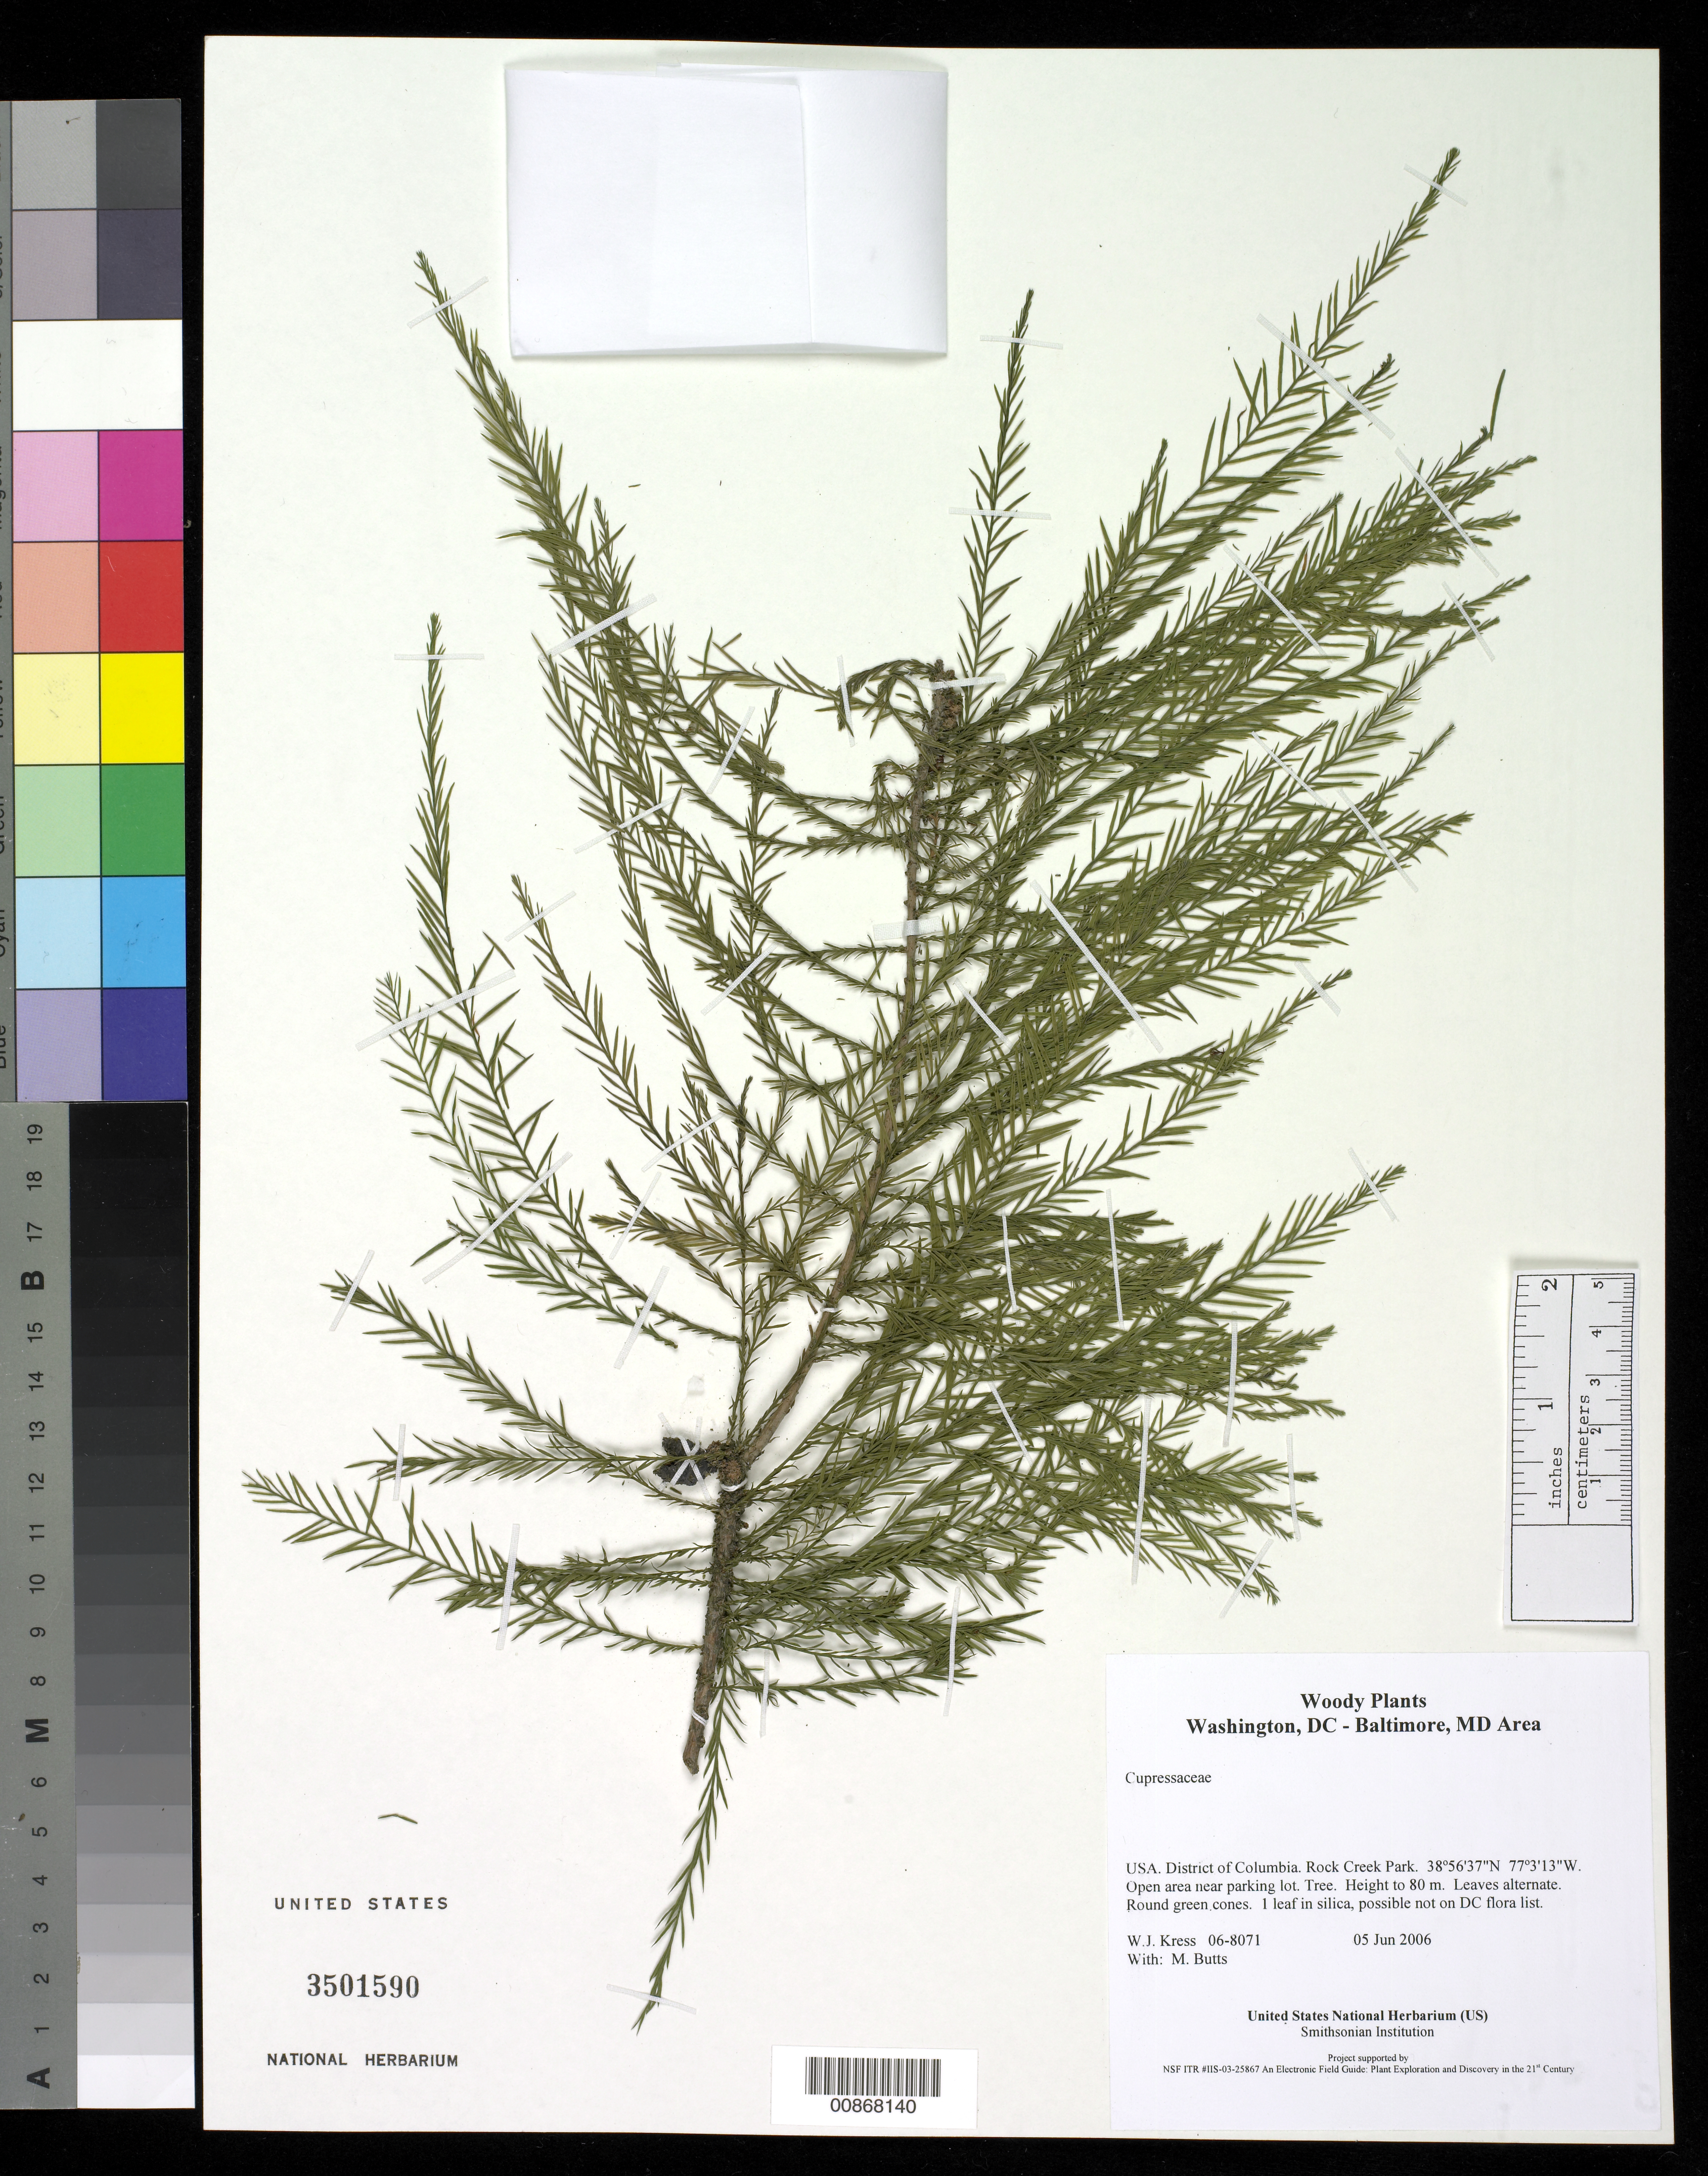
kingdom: Plantae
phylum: Tracheophyta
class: Pinopsida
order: Pinales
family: Pinaceae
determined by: Butts, M. B.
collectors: W. J. Kress & M. B. Butts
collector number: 06-8071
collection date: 2006-06-05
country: United States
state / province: District of Columbia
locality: Rock Creek Park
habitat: Open area near parking lot.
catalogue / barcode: US 3501590